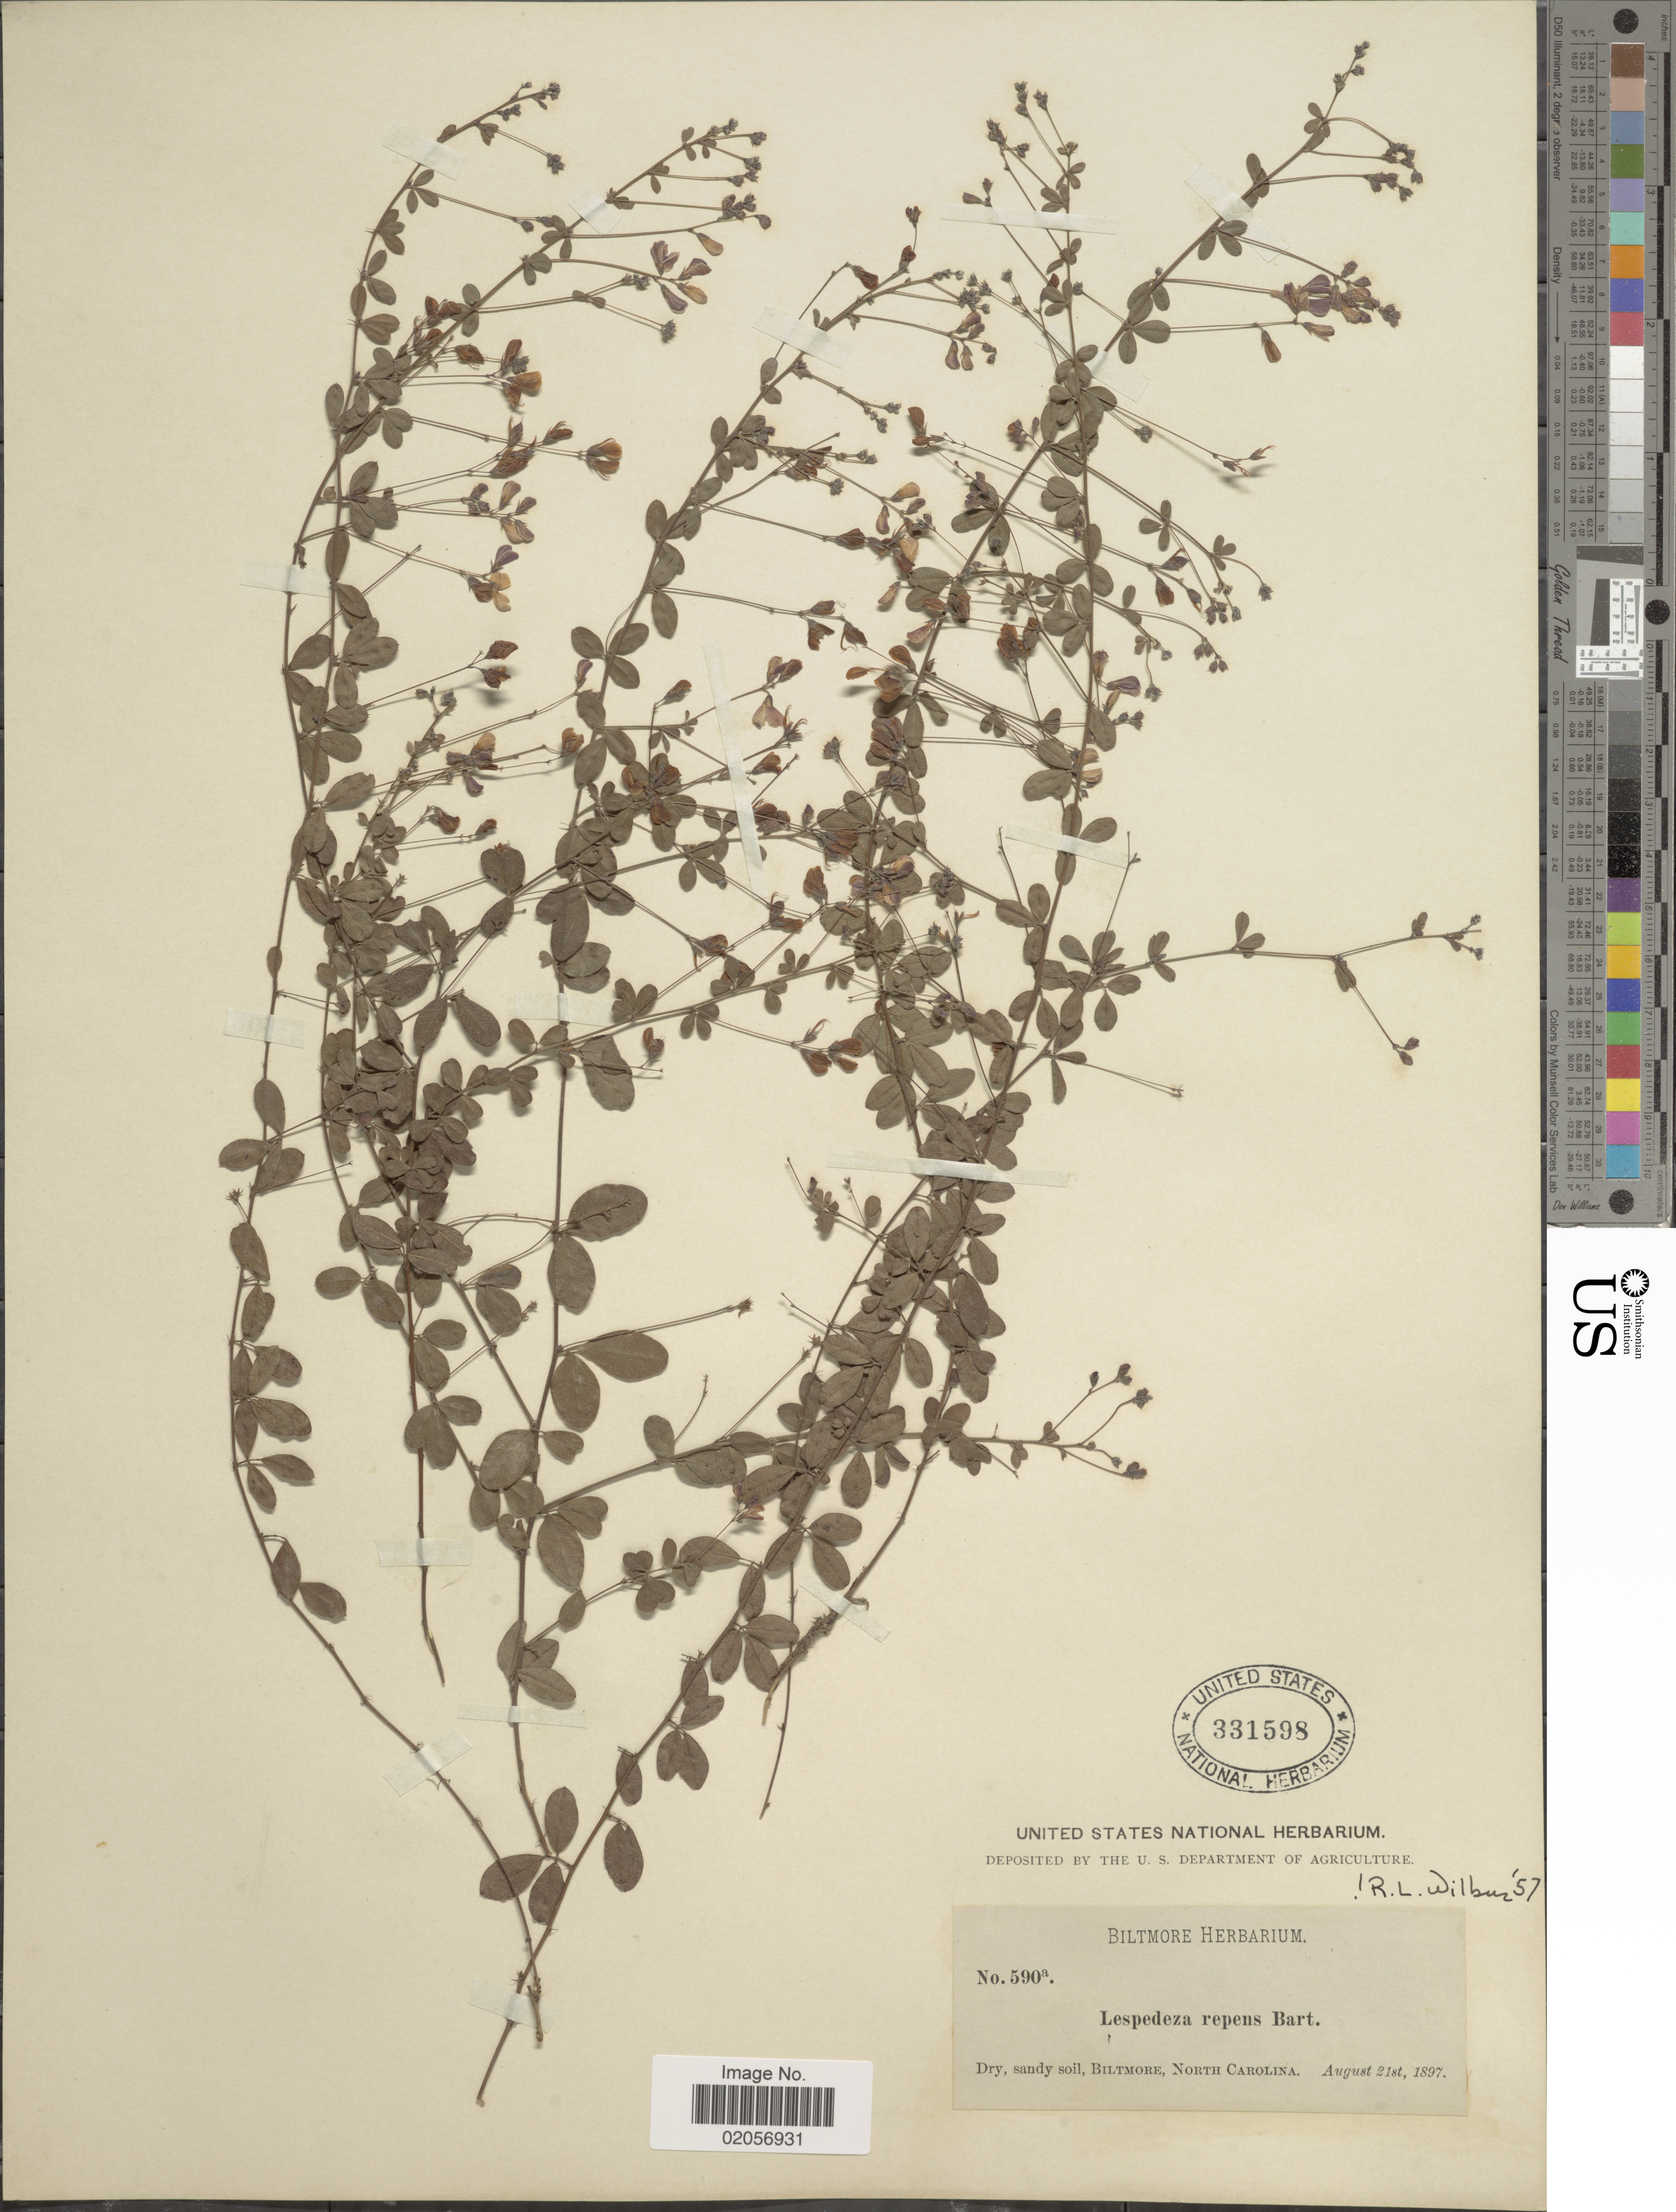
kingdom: Plantae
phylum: Tracheophyta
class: Magnoliopsida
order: Fabales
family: Fabaceae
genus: Lespedeza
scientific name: Lespedeza repens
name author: (L.) W.P.C. Barton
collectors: ex herb. Biltmore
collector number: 590A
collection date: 1897-08-21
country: United States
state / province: North Carolina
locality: Dry, sandy soil, Biltmore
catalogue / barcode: US 331598